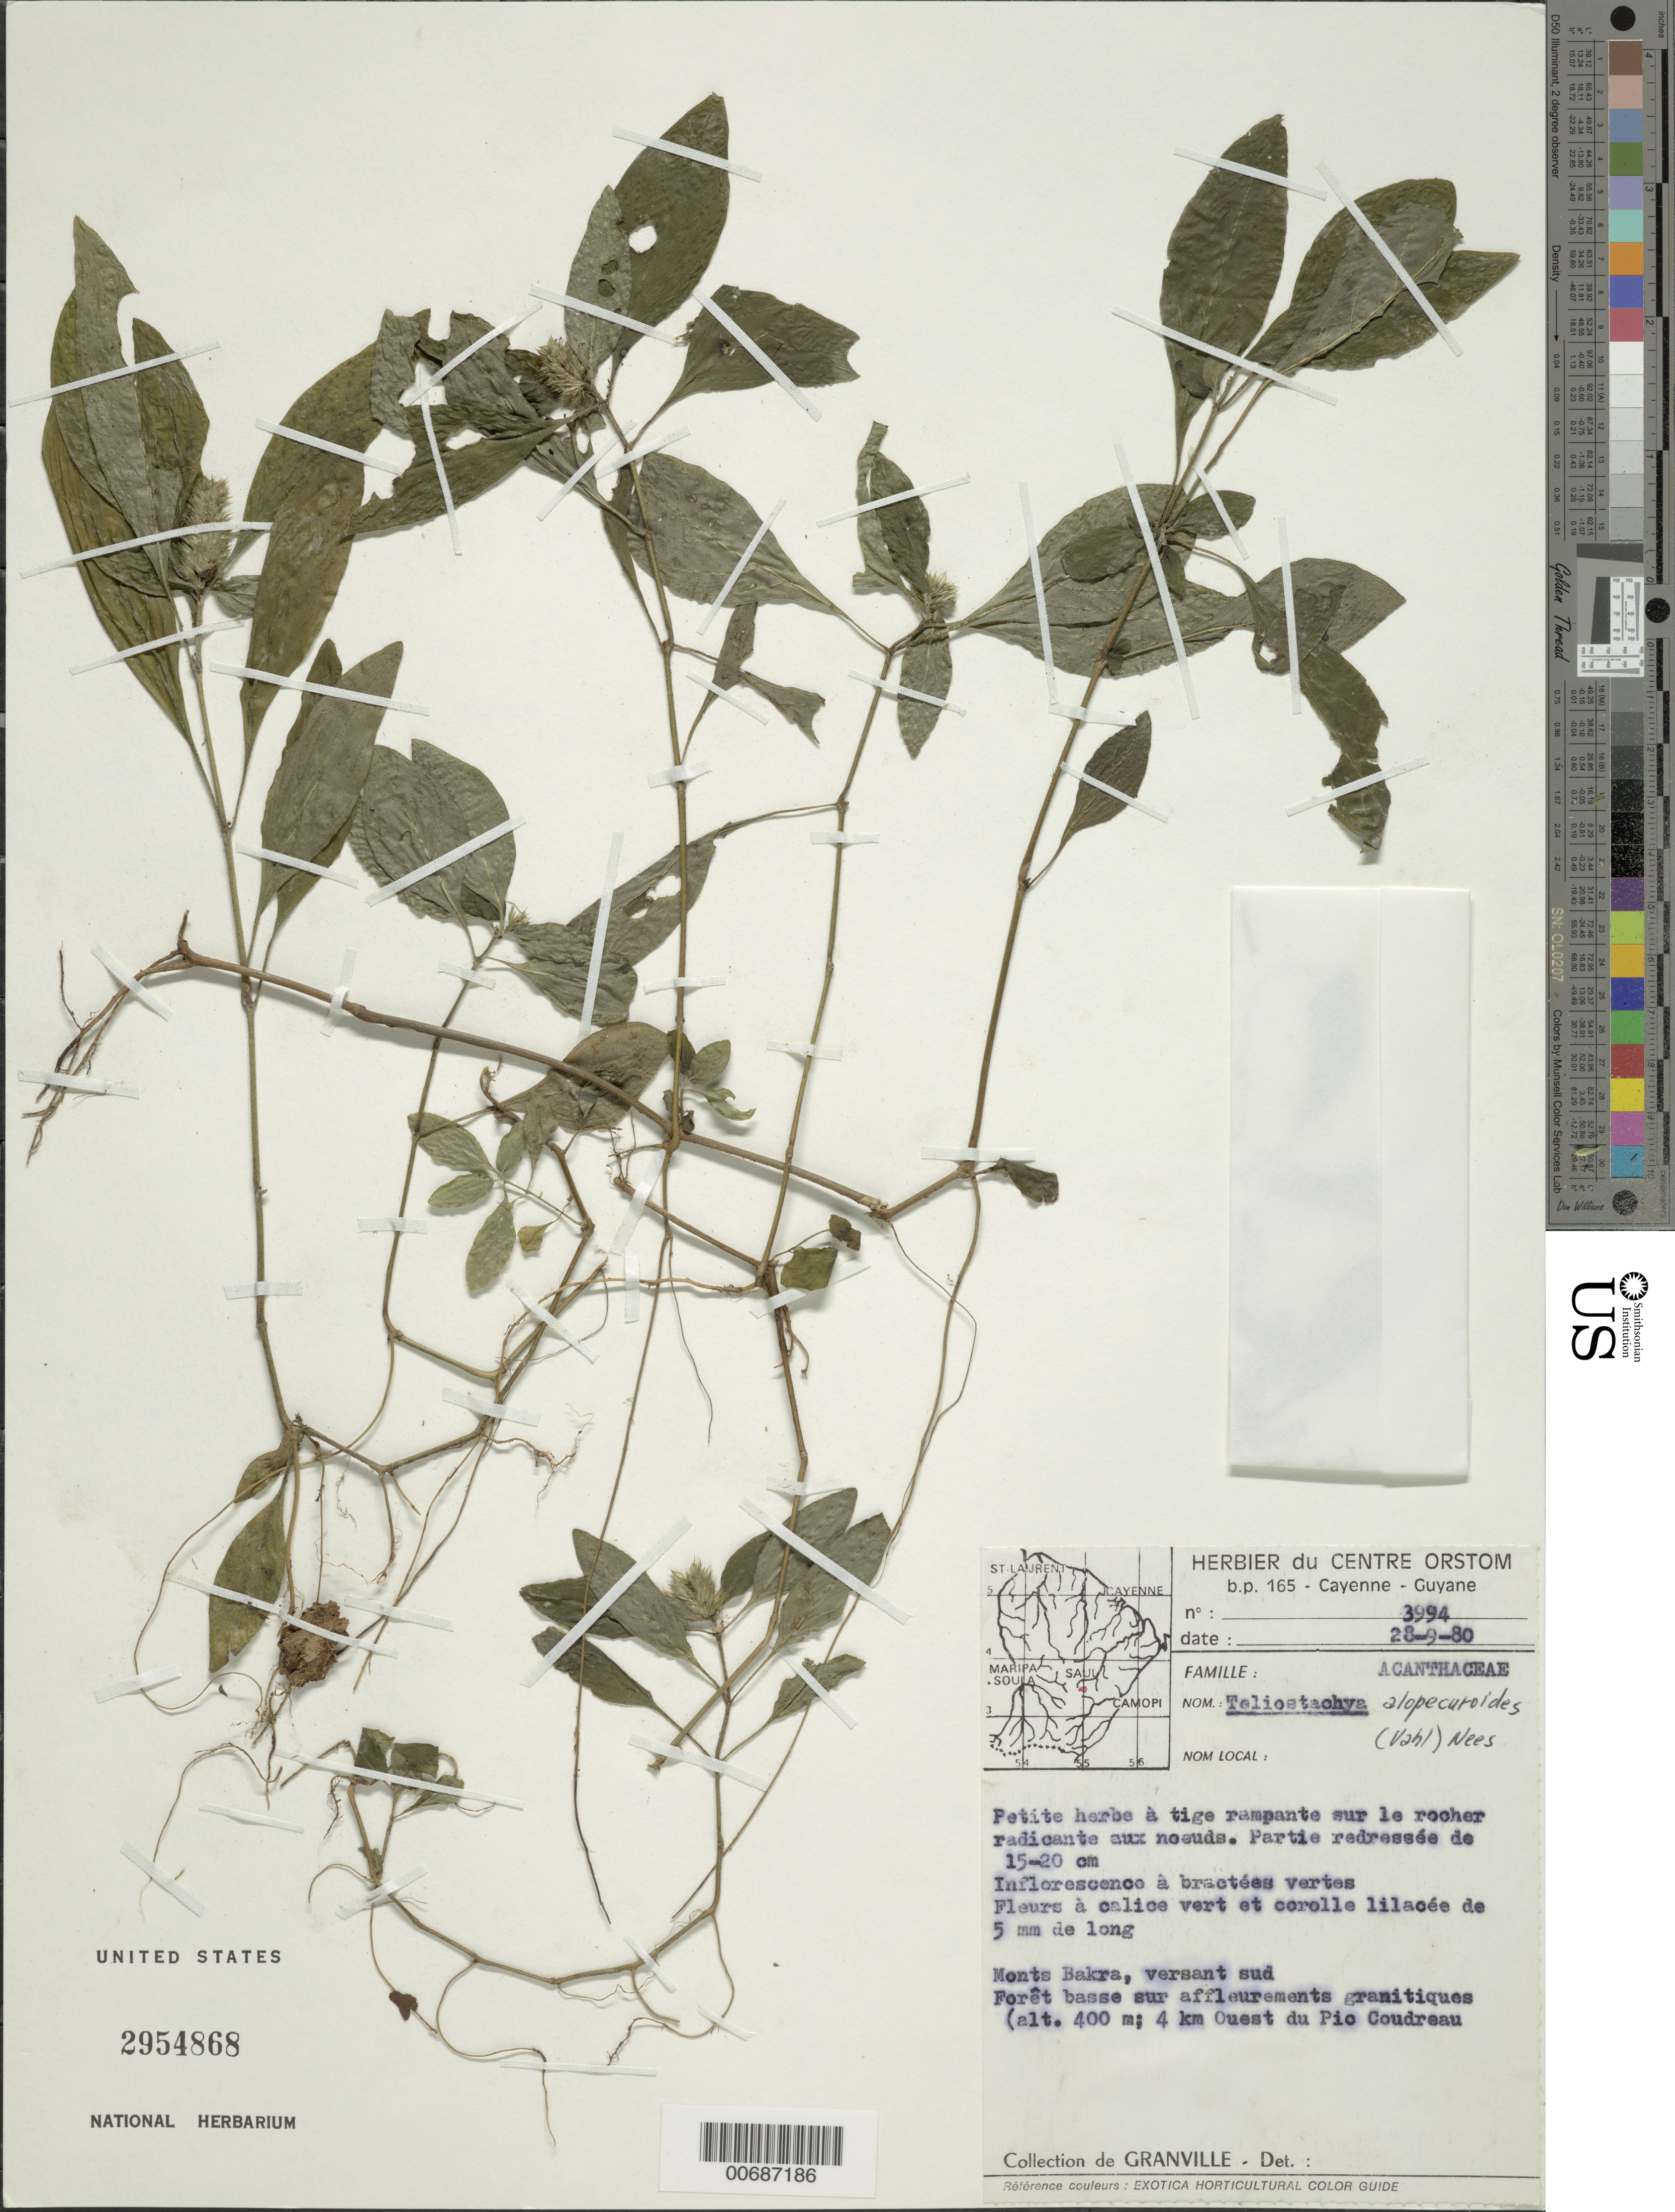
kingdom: Plantae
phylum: Tracheophyta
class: Magnoliopsida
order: Lamiales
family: Acanthaceae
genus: Teliostachya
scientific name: Teliostachya alopecuroidea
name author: (Vahl) Nees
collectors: J.-J. de Granville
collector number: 3994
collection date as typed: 28-Sep-80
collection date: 1980-09-28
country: French Guiana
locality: Monts Bakra, 4 km a l'Ouest Pic Coudreau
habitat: Low forest on granitic outcrops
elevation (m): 400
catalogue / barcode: US 2954868